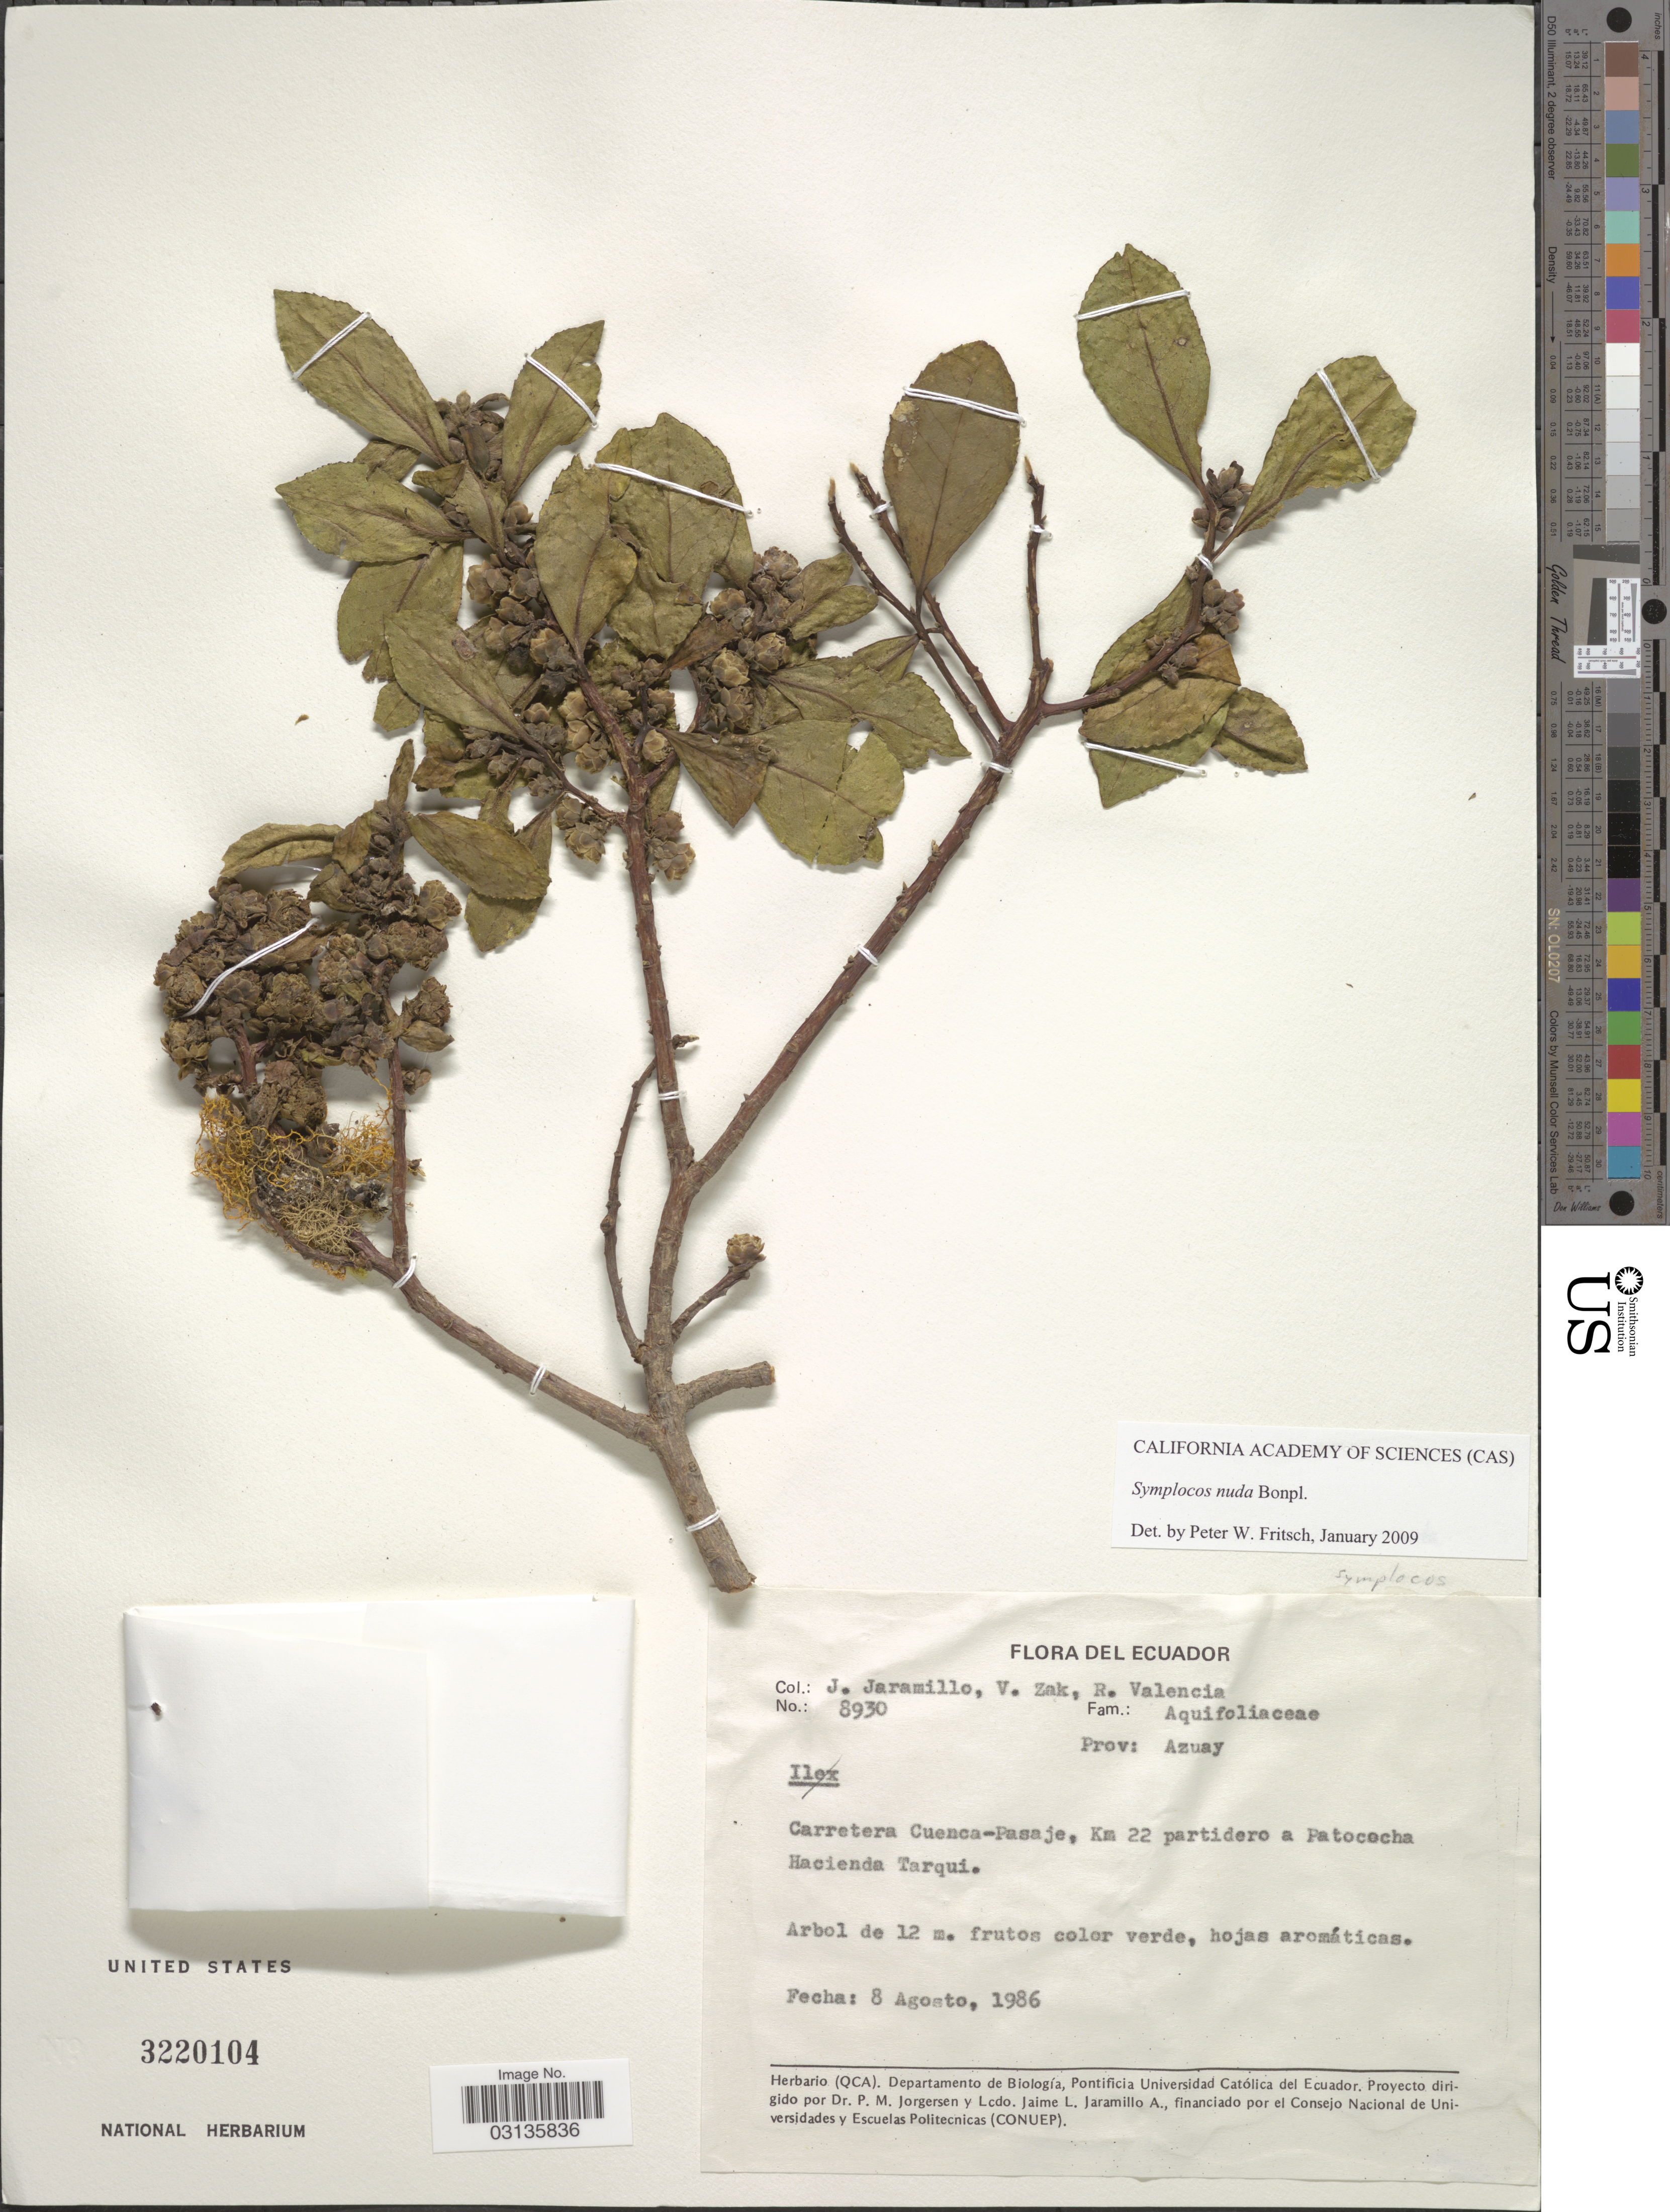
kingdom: Plantae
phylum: Tracheophyta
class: Magnoliopsida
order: Ericales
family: Symplocaceae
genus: Symplocos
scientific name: Symplocos nuda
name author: Bonpl.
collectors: J. Jaramillo, V. Zak & R. Valencia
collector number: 8930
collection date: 1986-08-08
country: Ecuador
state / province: Azuay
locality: Prov: Azuay. Carretera Cuenca-Pasaje, Km 22 partidero a Patococha Hacienda Tarqui.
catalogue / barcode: US 3220104